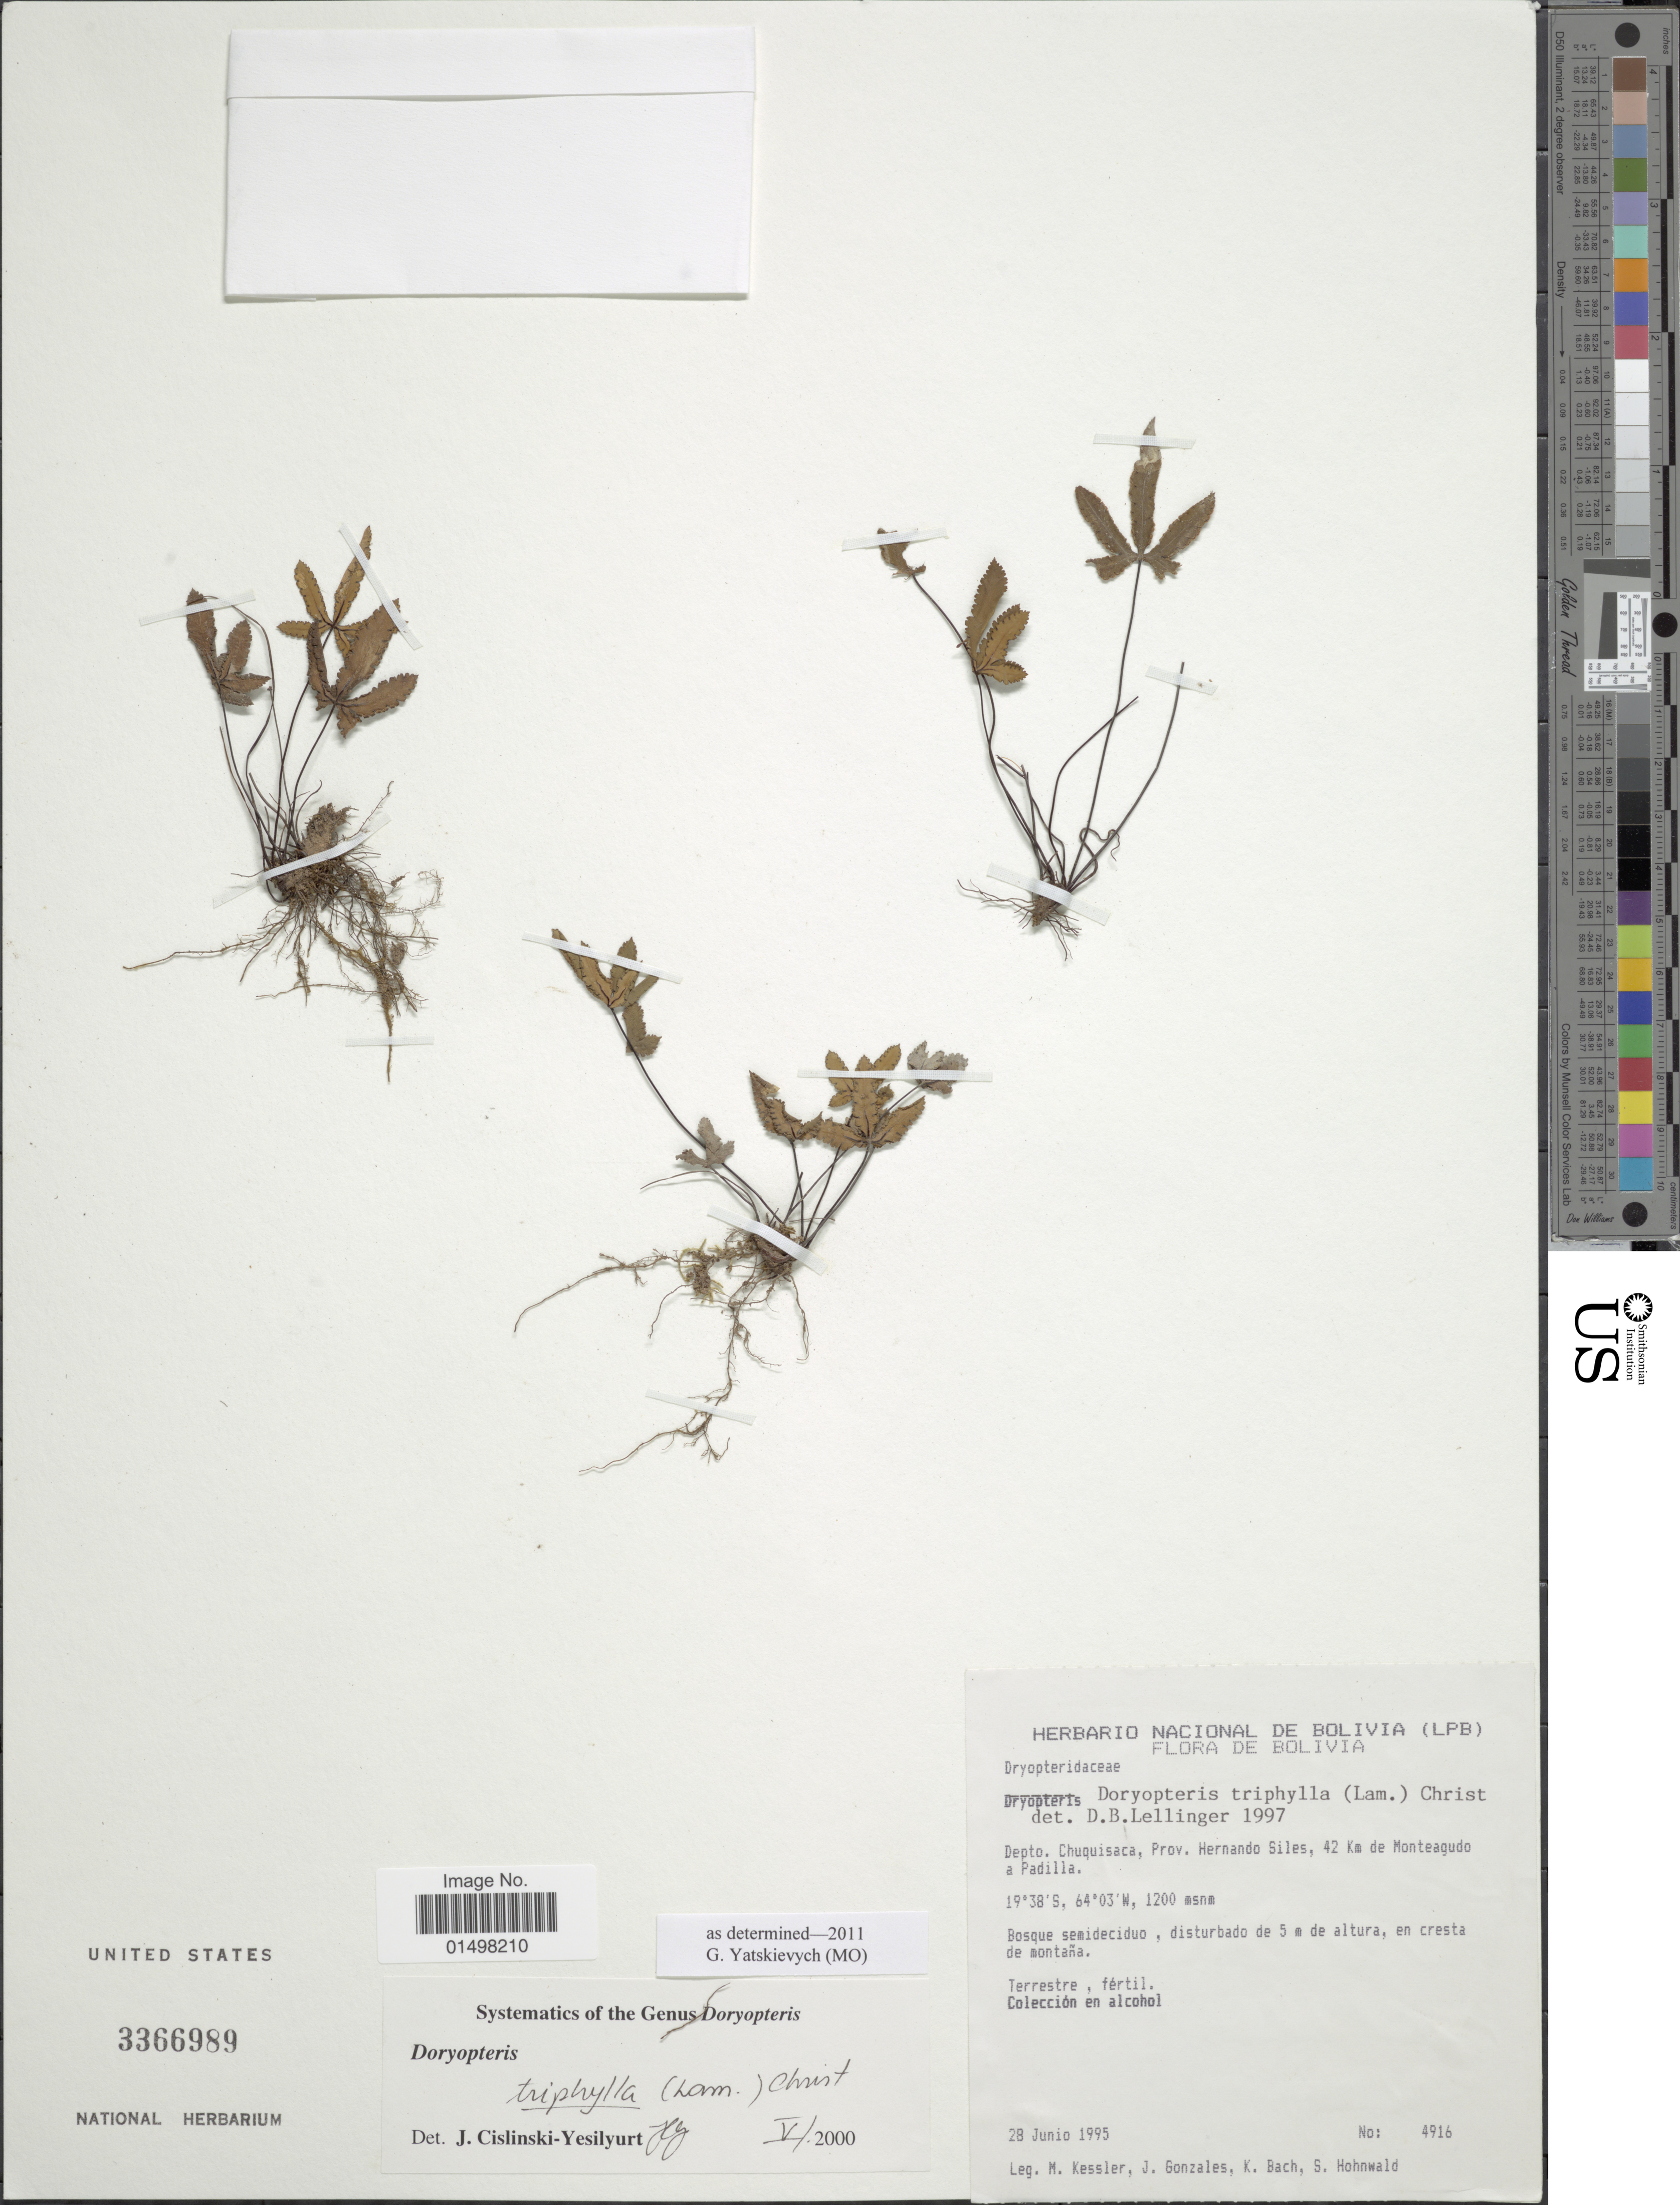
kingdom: Plantae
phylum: Tracheophyta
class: Polypodiopsida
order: Polypodiales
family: Pteridaceae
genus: Doryopteris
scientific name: Doryopteris triphylla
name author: (Lam.) Christ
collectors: M. Kessler, J. Gonzales, K. Bach & S. Hohnwald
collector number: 4916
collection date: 1995-06-28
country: Bolivia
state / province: Chuquisaca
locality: Depto. Chuquisaca, Prov. Hernando Siles, 42 Km de Monteagudo a Padilla.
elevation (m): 1200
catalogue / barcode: US 3366989